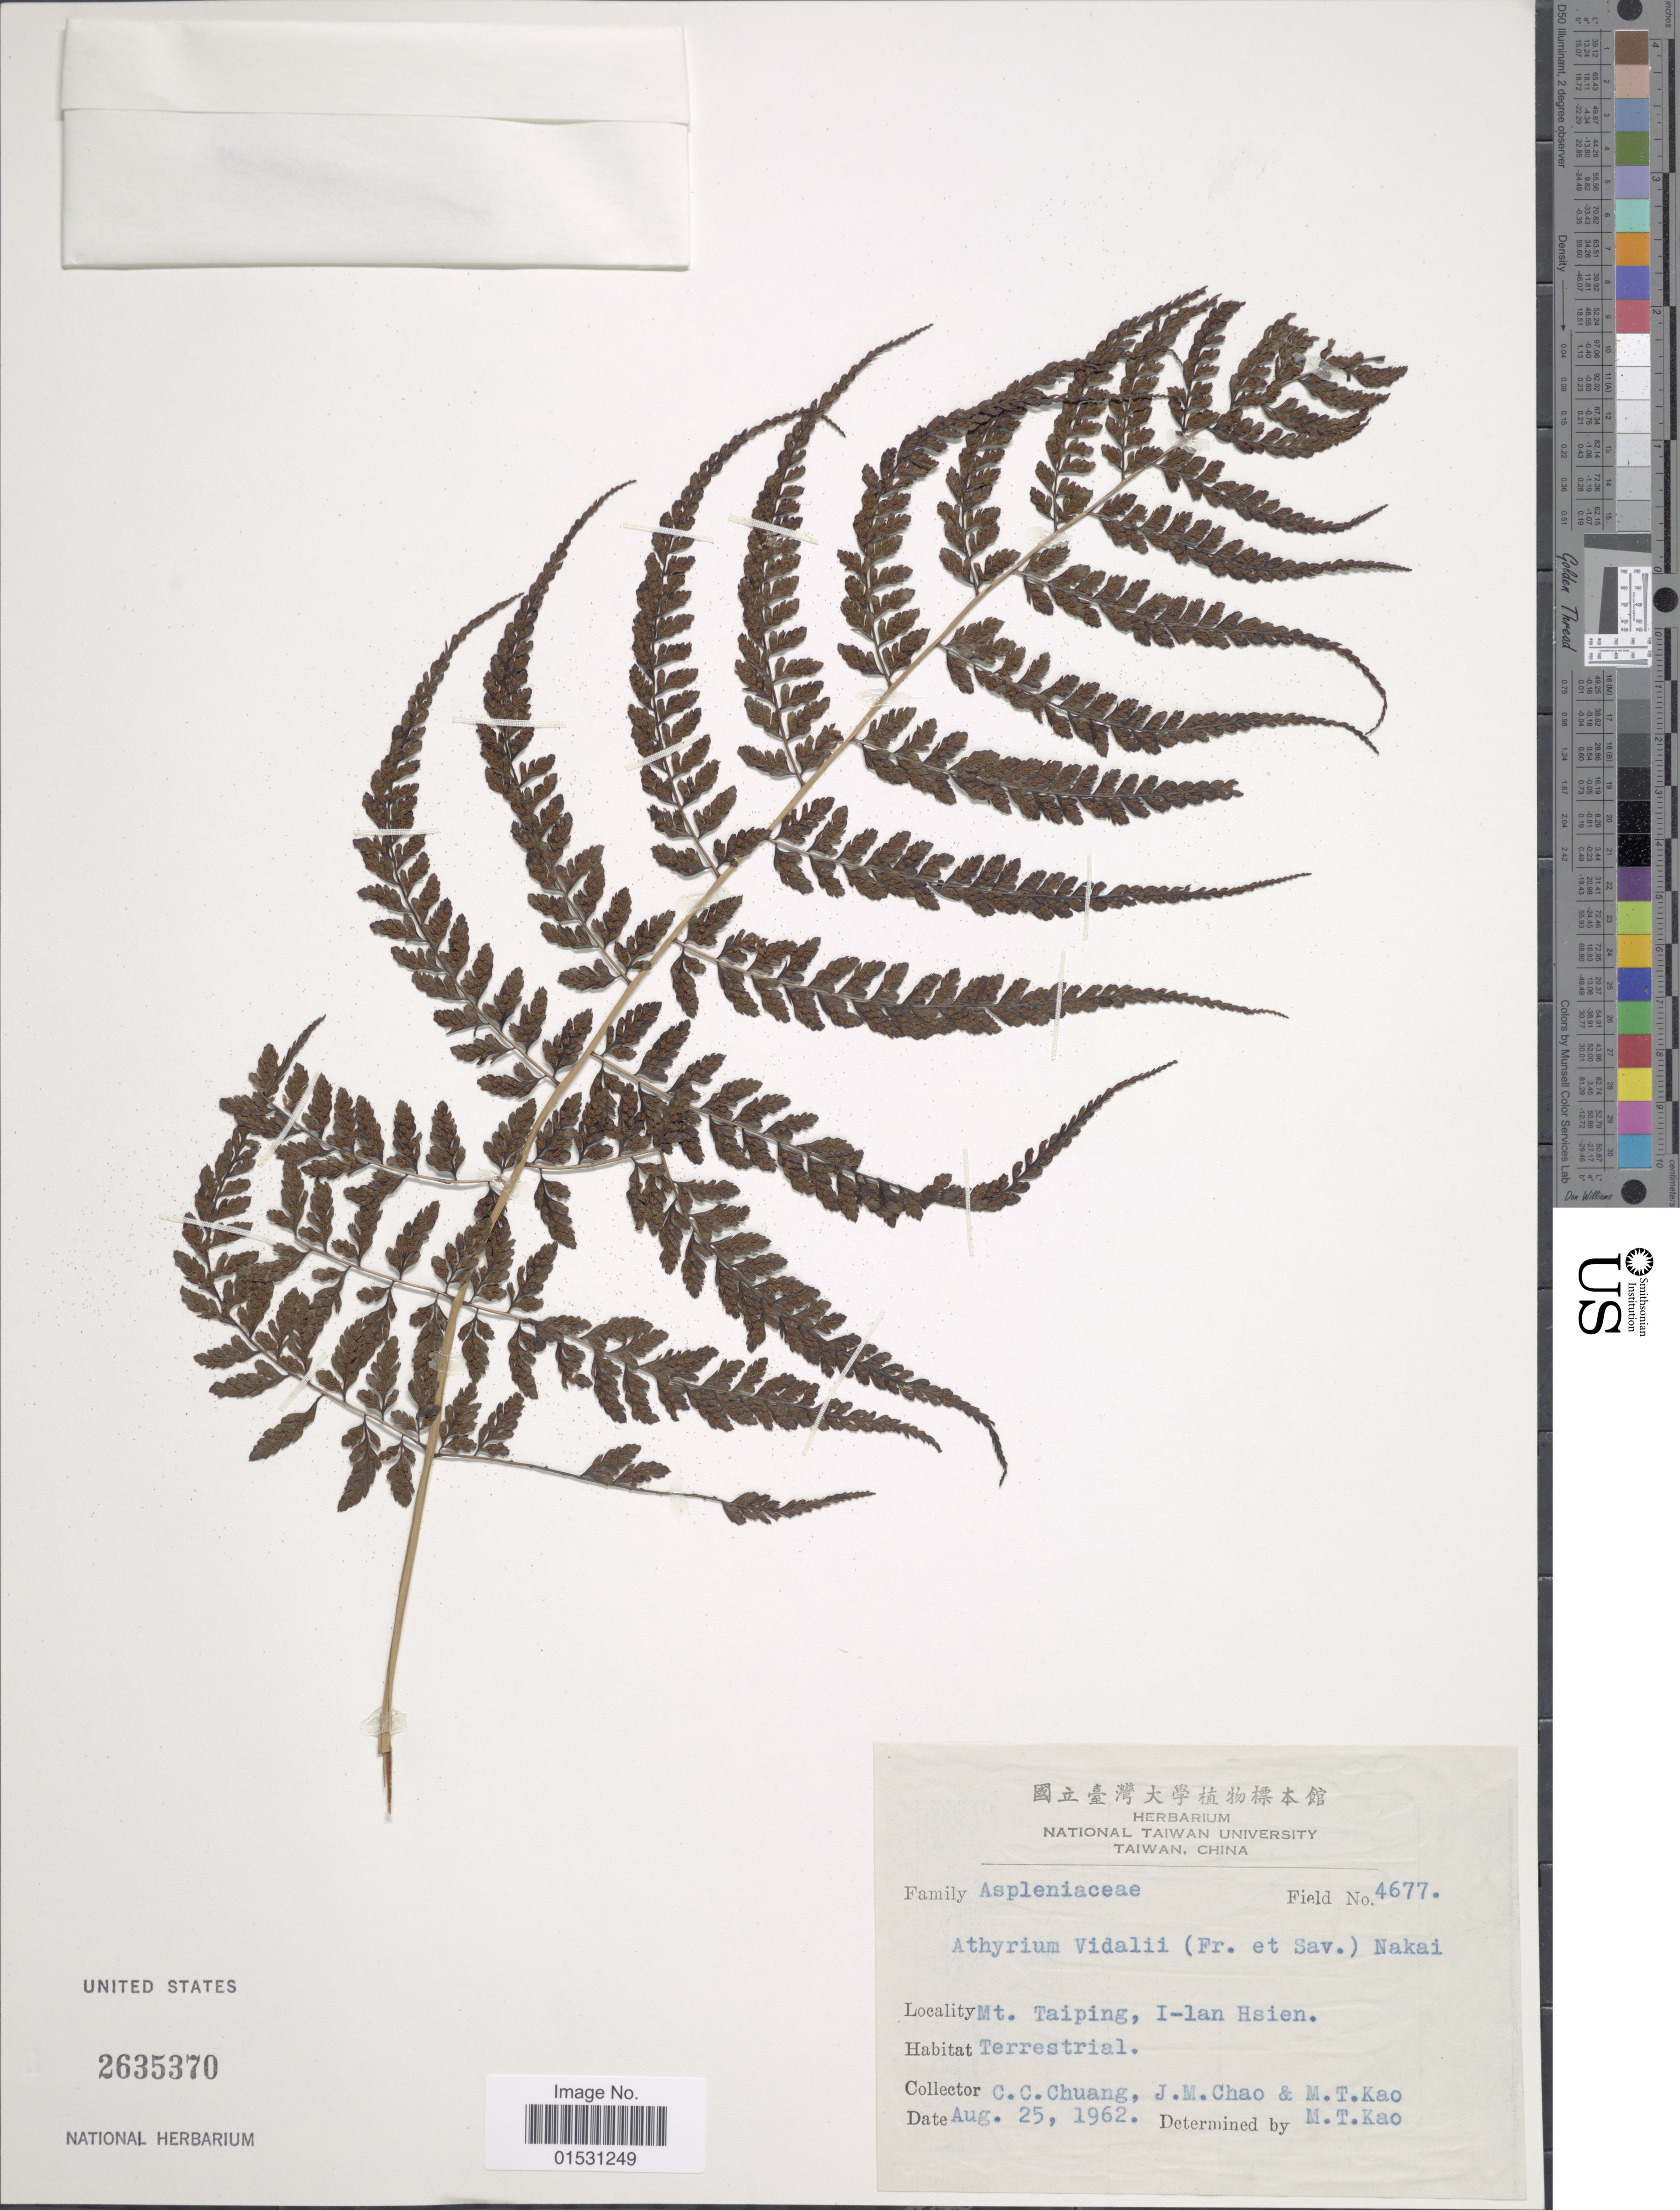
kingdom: Plantae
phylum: Tracheophyta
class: Polypodiopsida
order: Polypodiales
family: Athyriaceae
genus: Athyrium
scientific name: Athyrium vidalii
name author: (Franch. & Sav.) Nakai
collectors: C. C. Chuang, J. Chao & M. T. Kao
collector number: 4677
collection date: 1962-08-25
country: Taiwan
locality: Mt. Taiping, I-lan Hsien.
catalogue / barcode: US 2635370